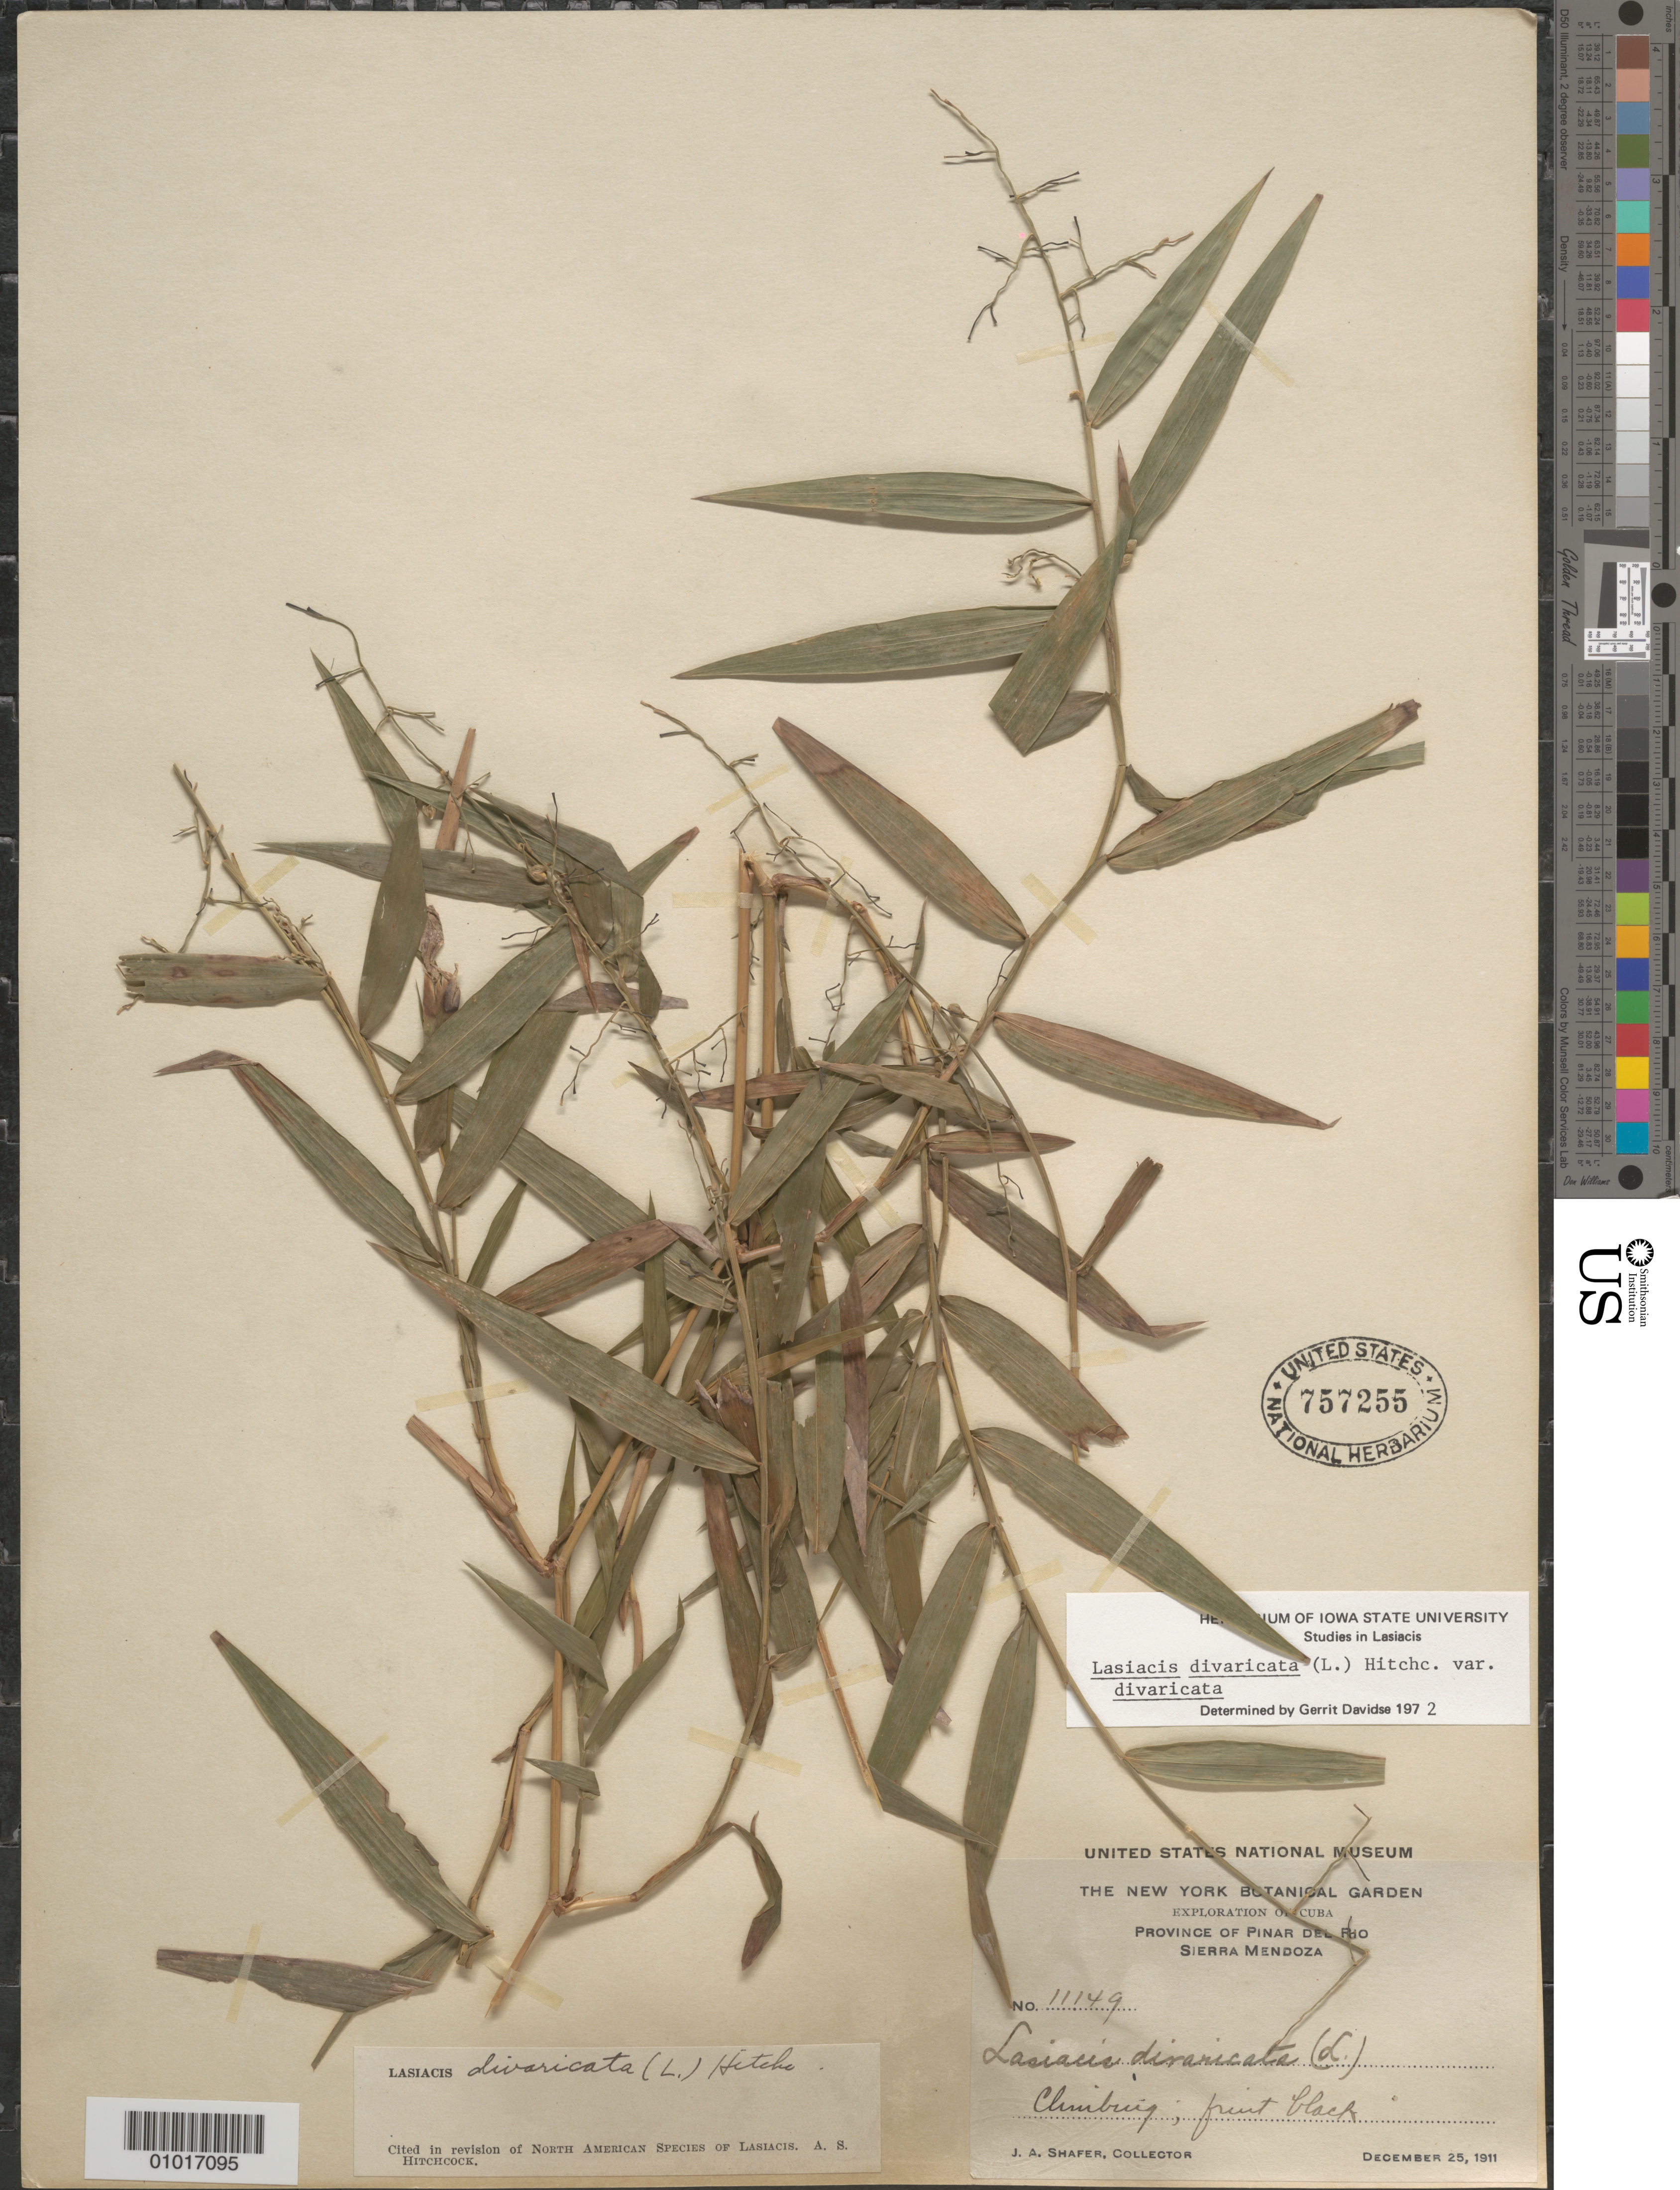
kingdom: Plantae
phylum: Tracheophyta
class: Liliopsida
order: Poales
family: Poaceae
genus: Lasiacis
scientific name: Lasiacis divaricata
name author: (L.) Hitchc.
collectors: J. A. Shafer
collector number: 11149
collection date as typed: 25 Dec 1911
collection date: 1911-12-25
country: Cuba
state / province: Pinar del Rio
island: Cuba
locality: Sierra Mendoza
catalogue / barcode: US 757255